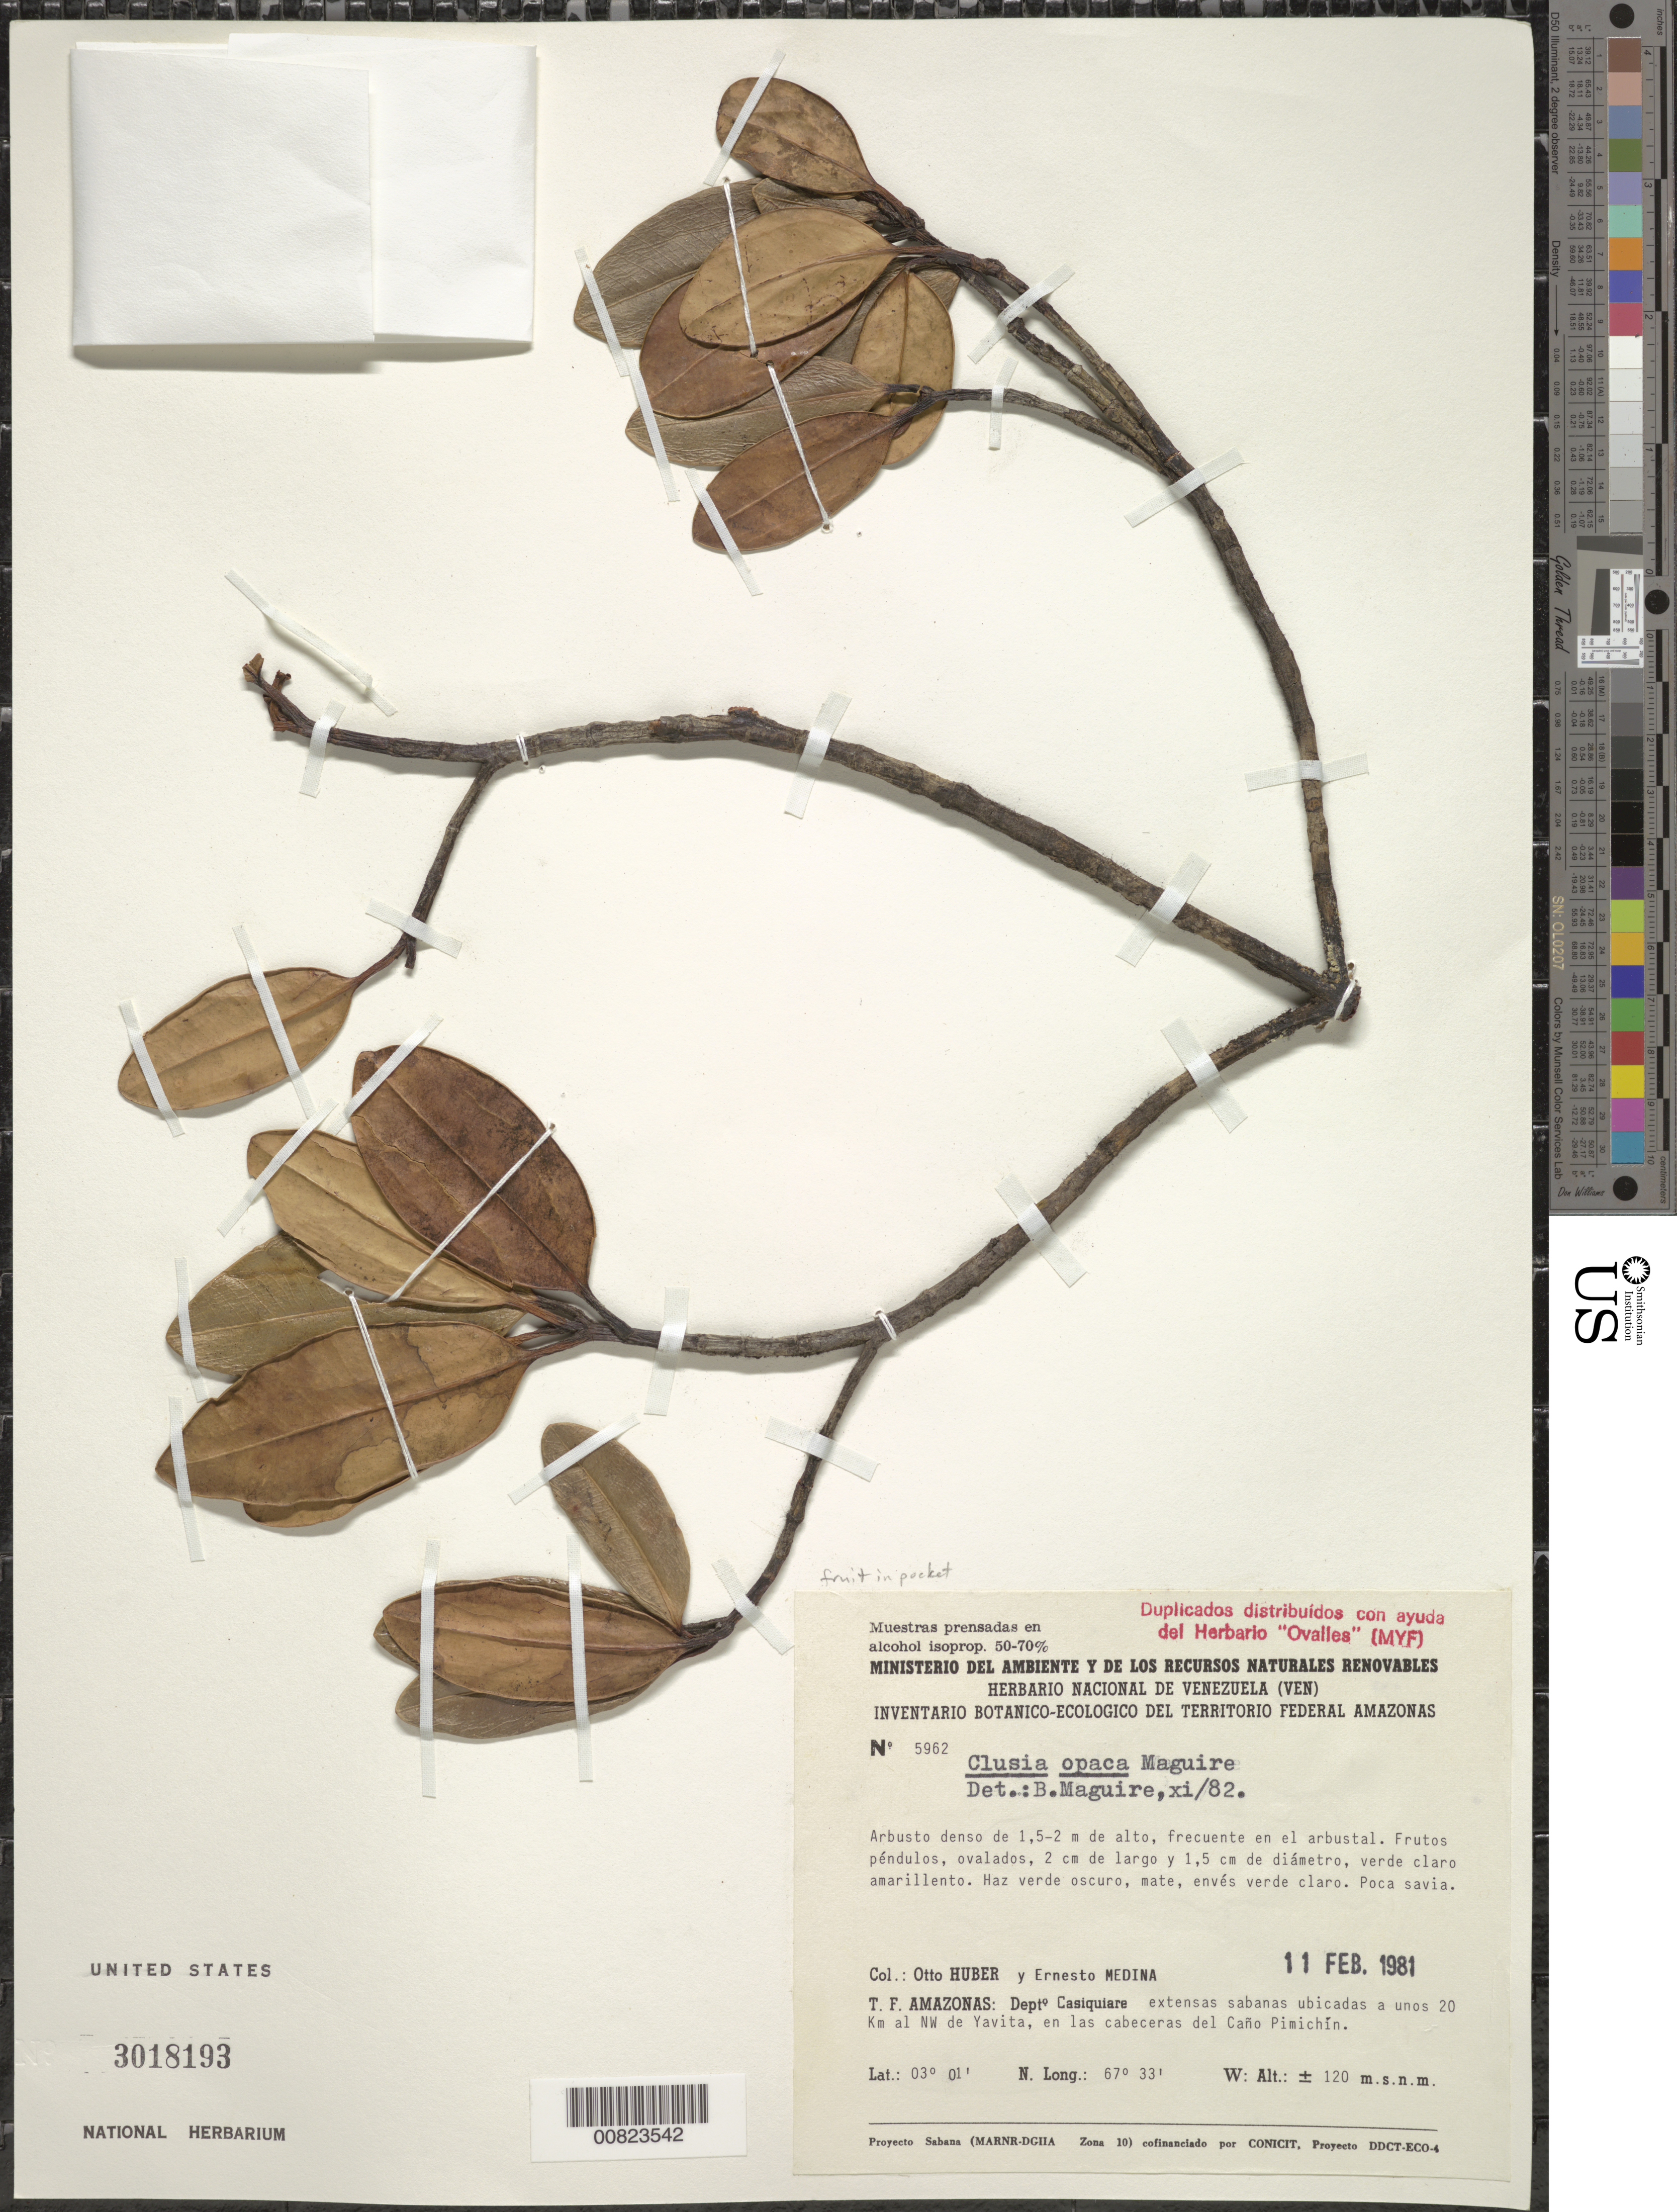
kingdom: Plantae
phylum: Tracheophyta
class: Magnoliopsida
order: Malpighiales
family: Clusiaceae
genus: Clusia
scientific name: Clusia opaca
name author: Maguire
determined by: Maguire, Bassett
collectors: O. Huber & E. Medina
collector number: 5962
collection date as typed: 11-Feb-81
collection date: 1981-02-11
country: Venezuela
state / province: Amazonas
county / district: Maroa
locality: Yavita, 20 km NW de, en las cabeceras del Cano Pimichin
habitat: Extensas sabanas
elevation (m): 120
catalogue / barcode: US 3018193